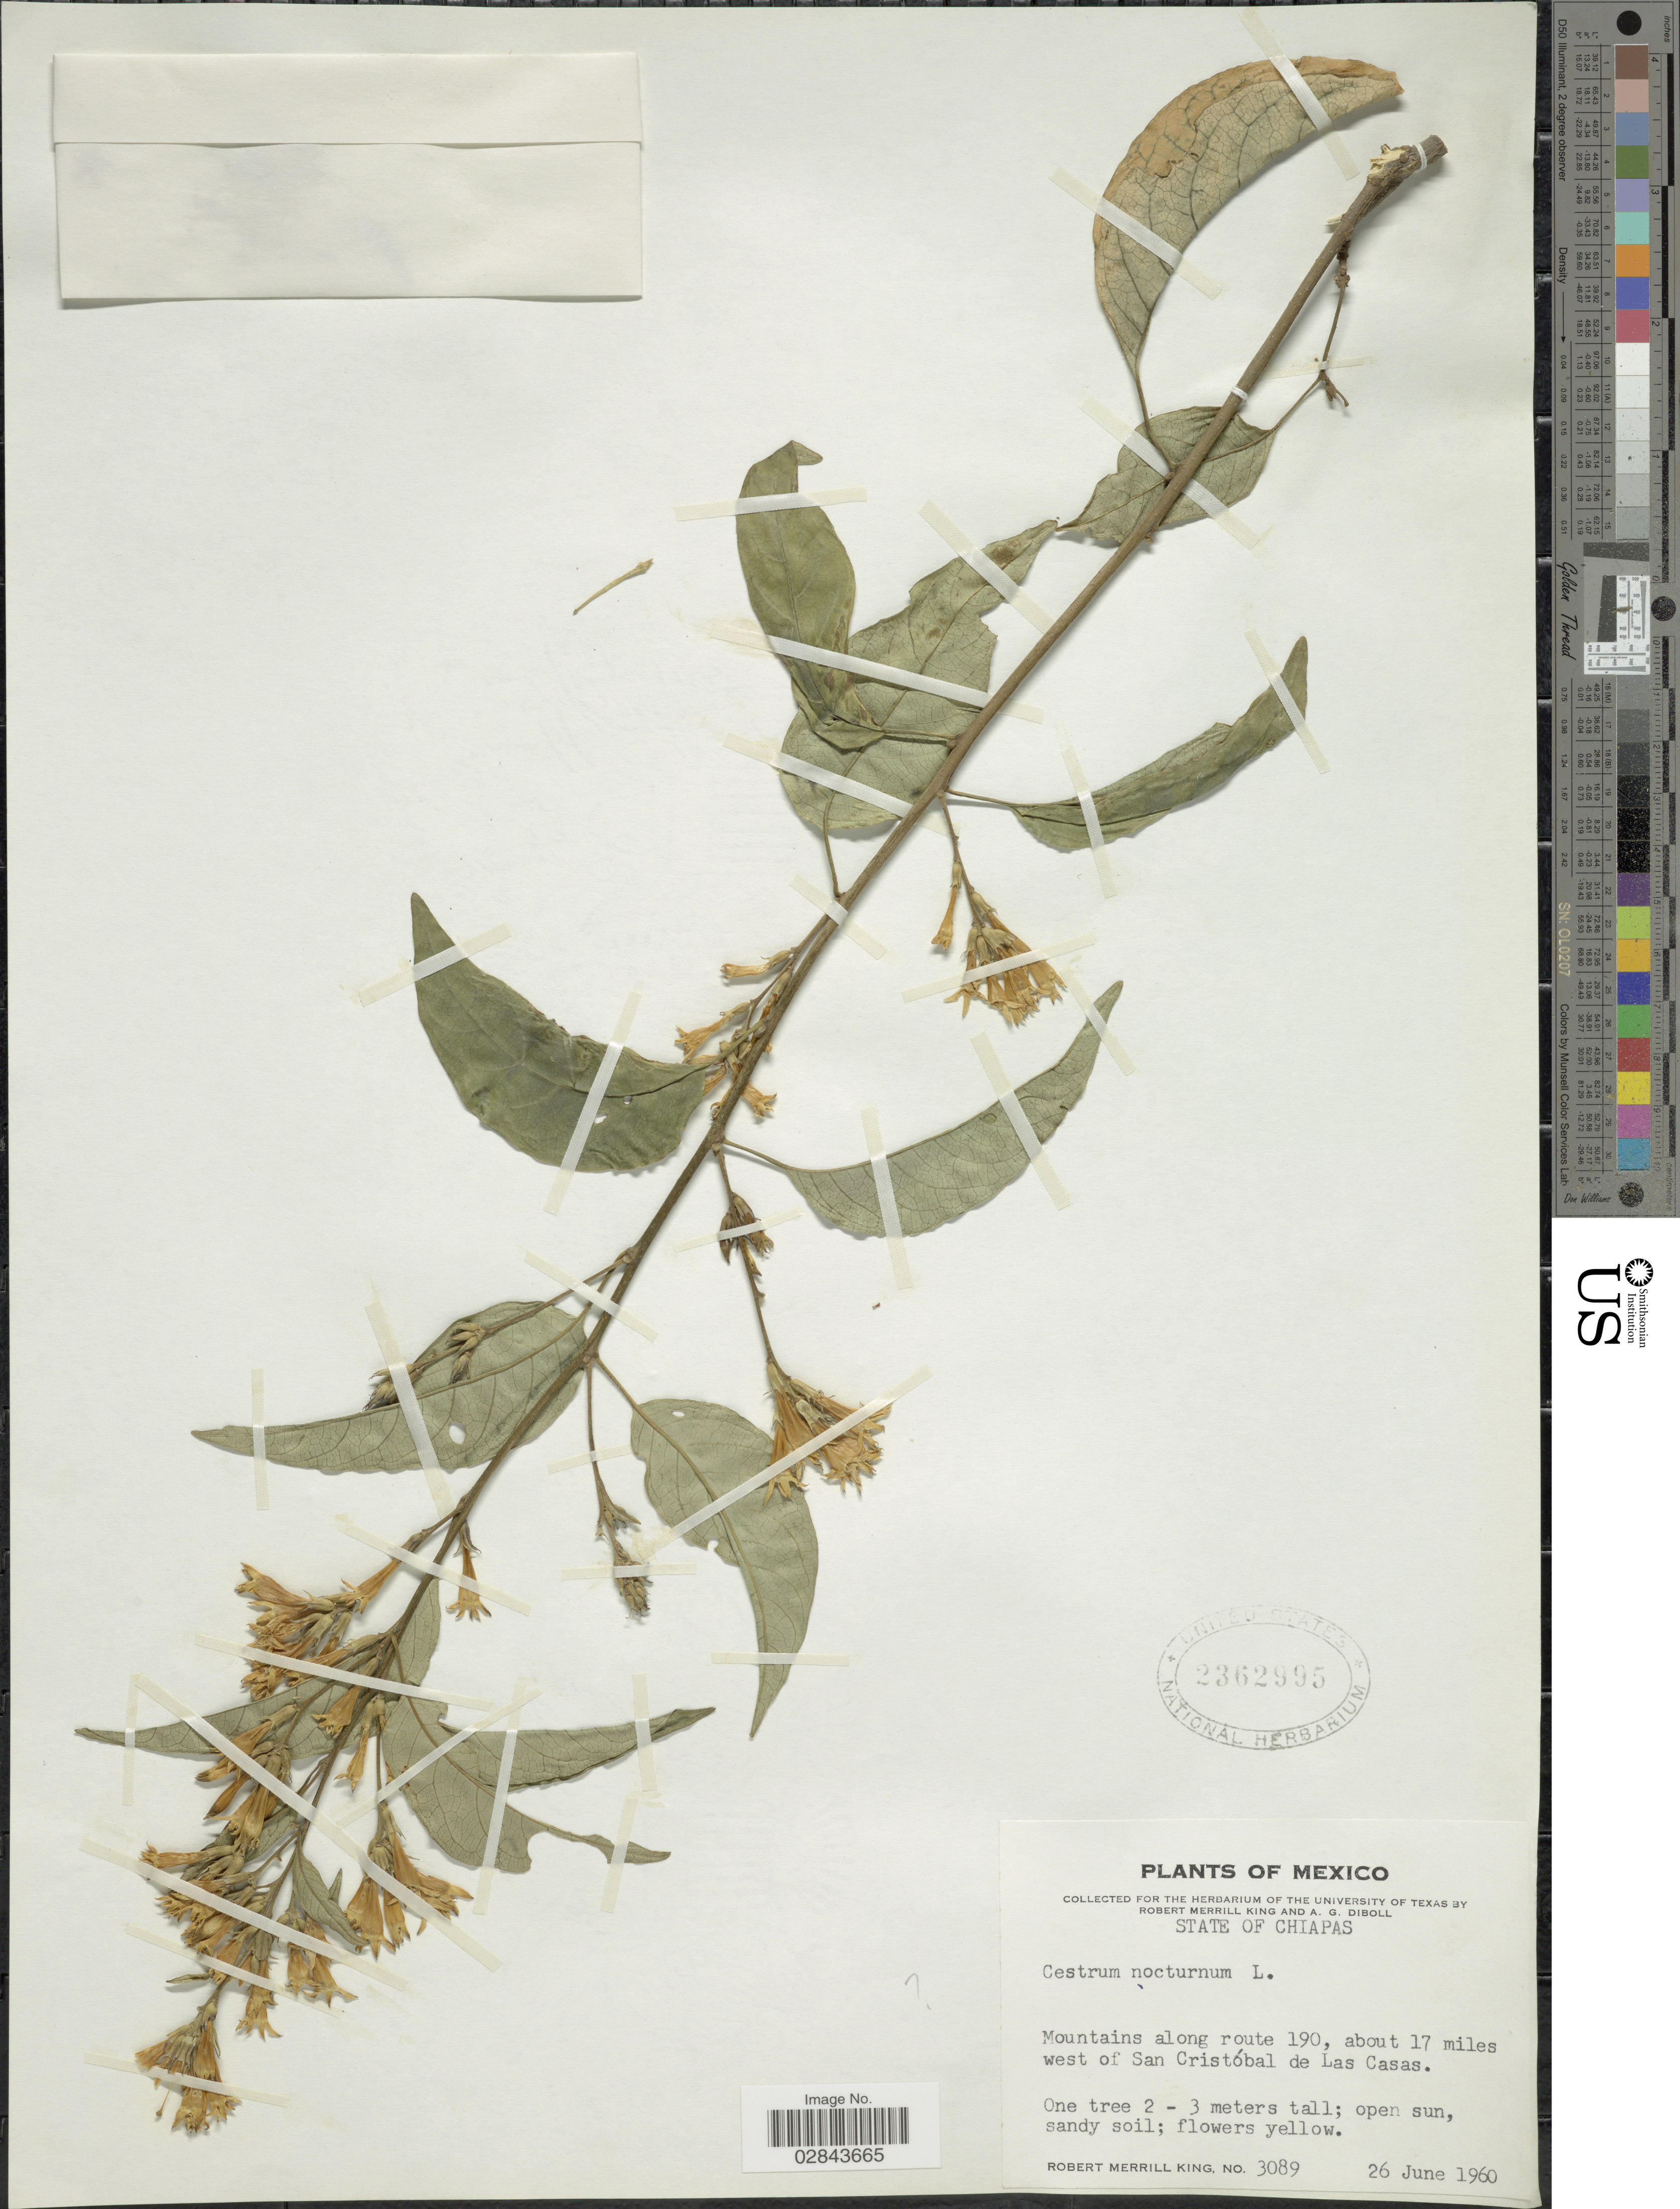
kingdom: Plantae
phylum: Tracheophyta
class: Magnoliopsida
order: Solanales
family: Solanaceae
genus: Cestrum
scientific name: Cestrum nocturnum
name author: L.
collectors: R. M. King & A. Diboll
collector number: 3089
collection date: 1960-06-26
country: Mexico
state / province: Chiapas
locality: Mountains along route 190, about 17 miles west of San Cristóbal de Las Casas.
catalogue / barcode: US 2362995